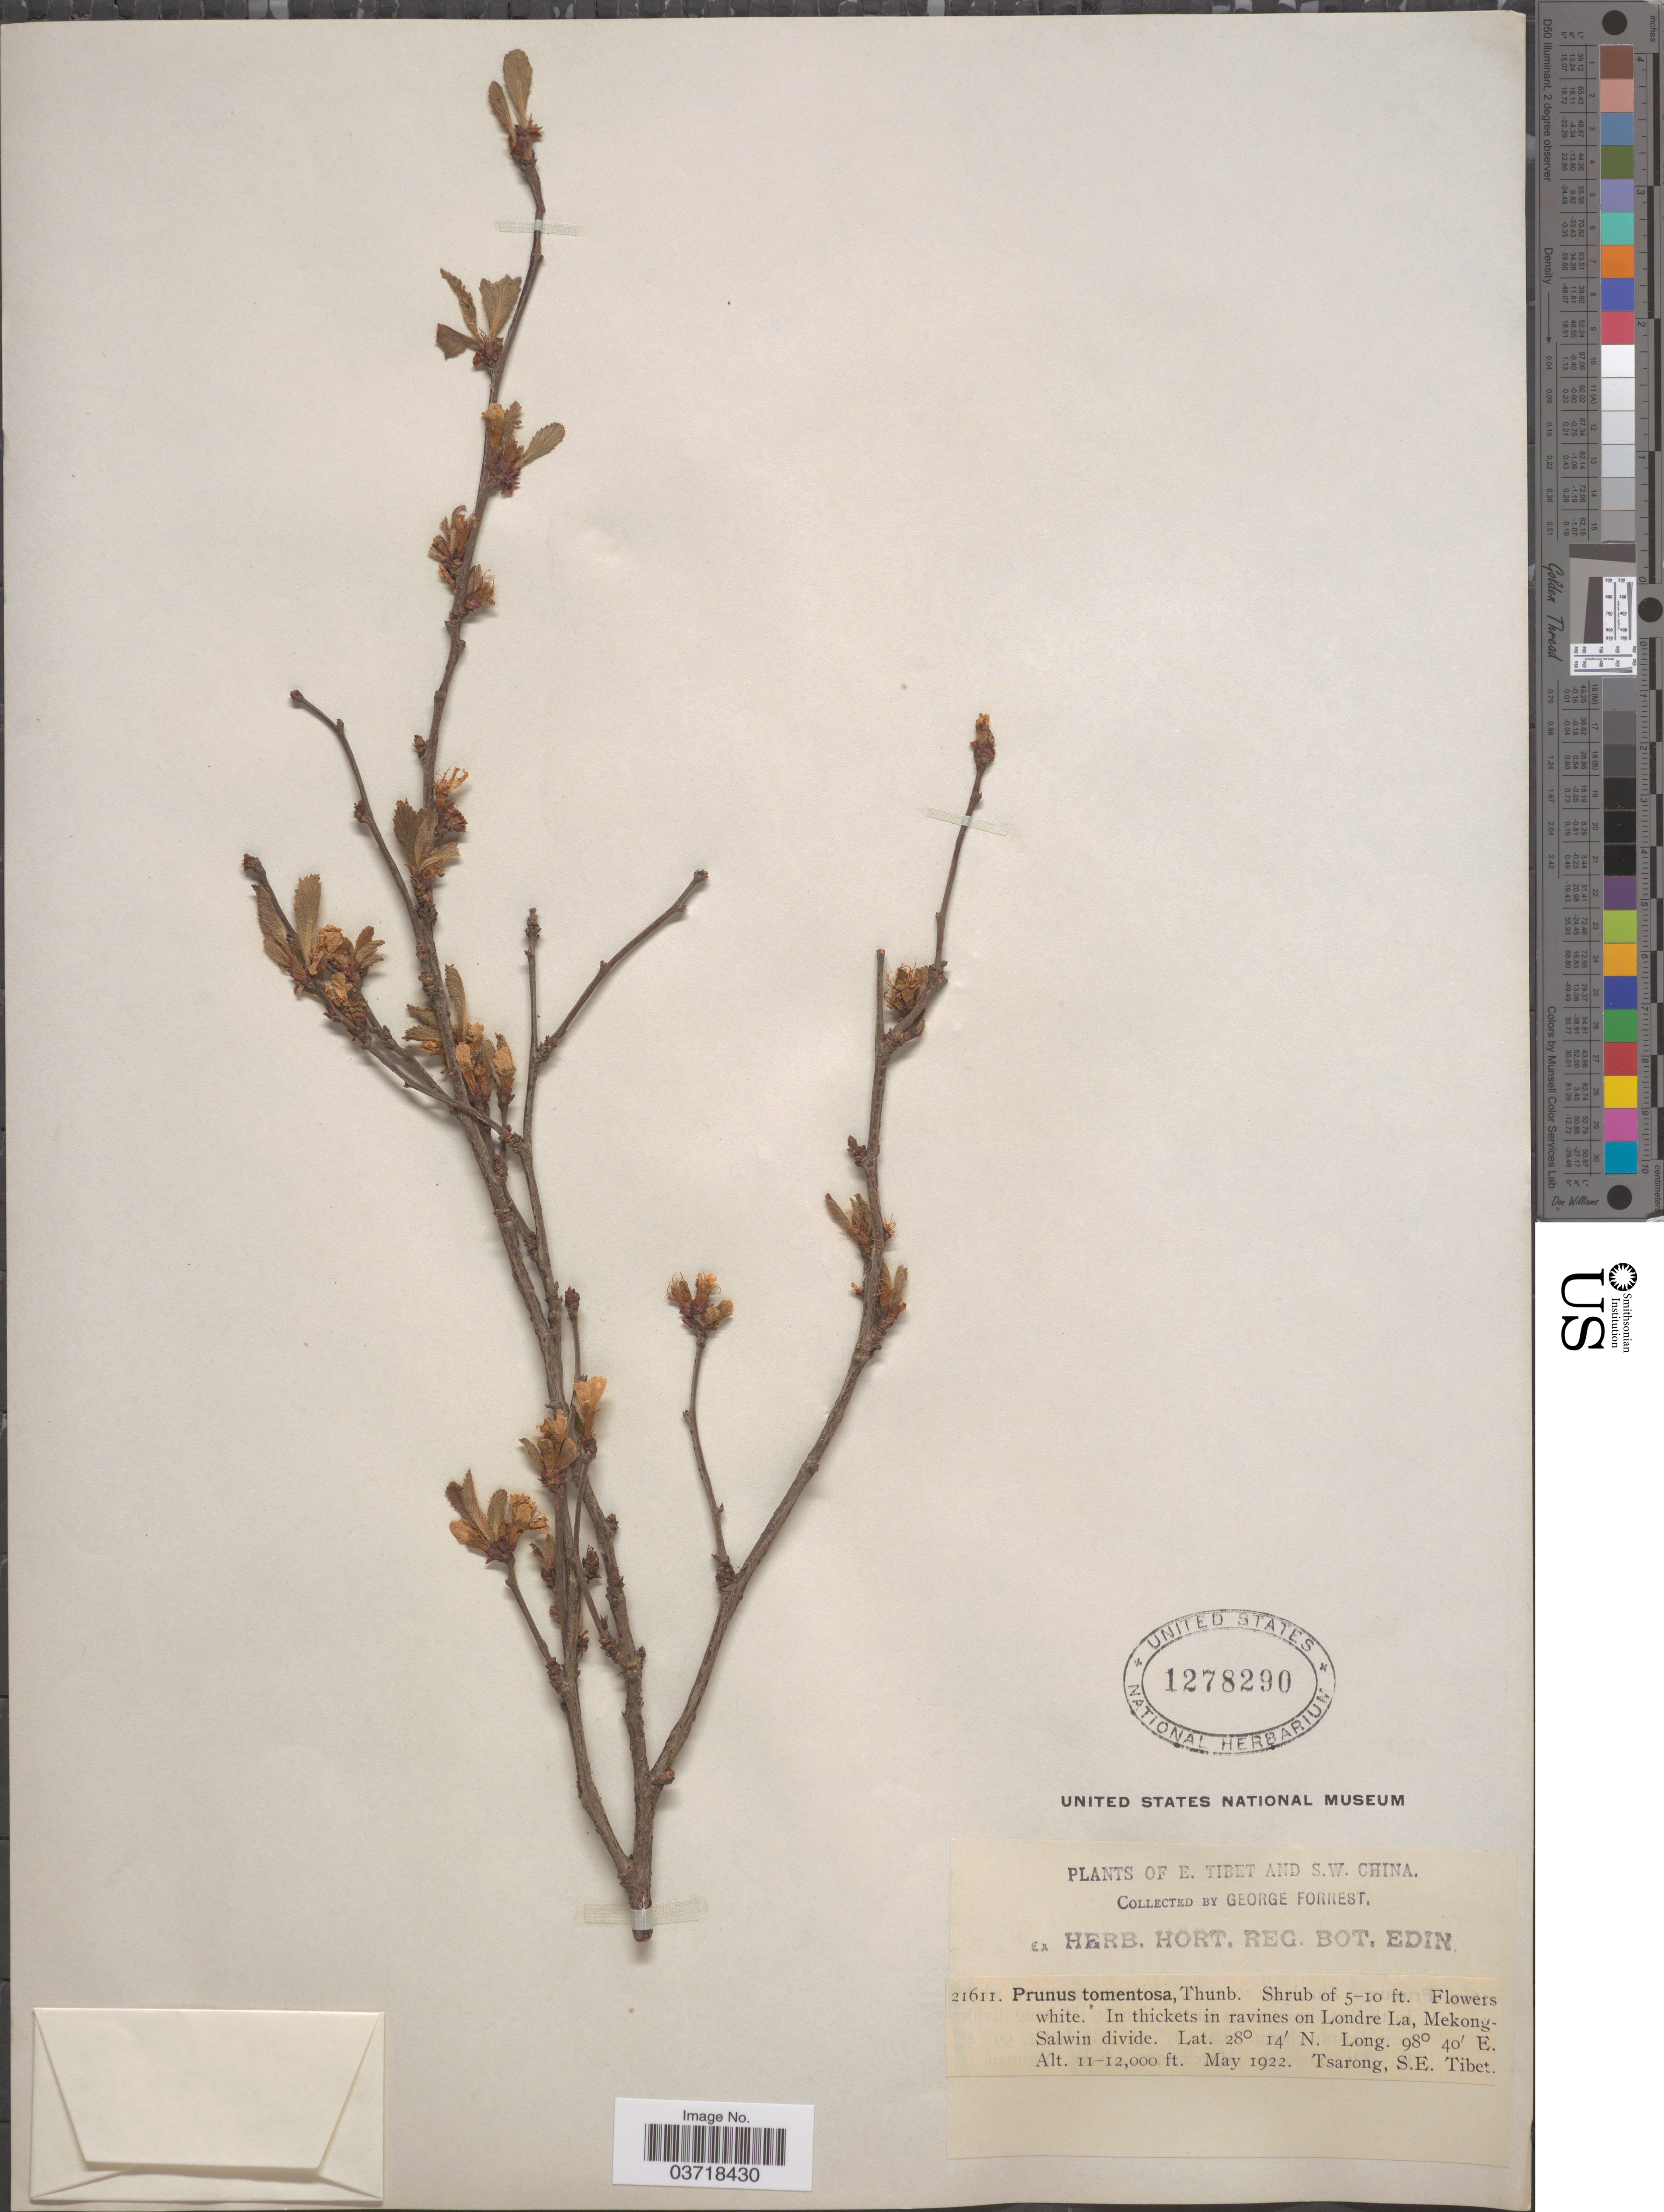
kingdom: Plantae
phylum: Tracheophyta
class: Magnoliopsida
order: Rosales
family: Rosaceae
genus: Prunus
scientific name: Prunus tomentosa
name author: Thunb.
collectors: G. Forrest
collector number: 21611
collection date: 1922-05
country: China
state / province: Xizang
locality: S.W. China. In thickets in ravines on Londre La, Mekong-Salwin divide. Tsarong, S.E. Tibet.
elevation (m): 3353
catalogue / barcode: US 1278290